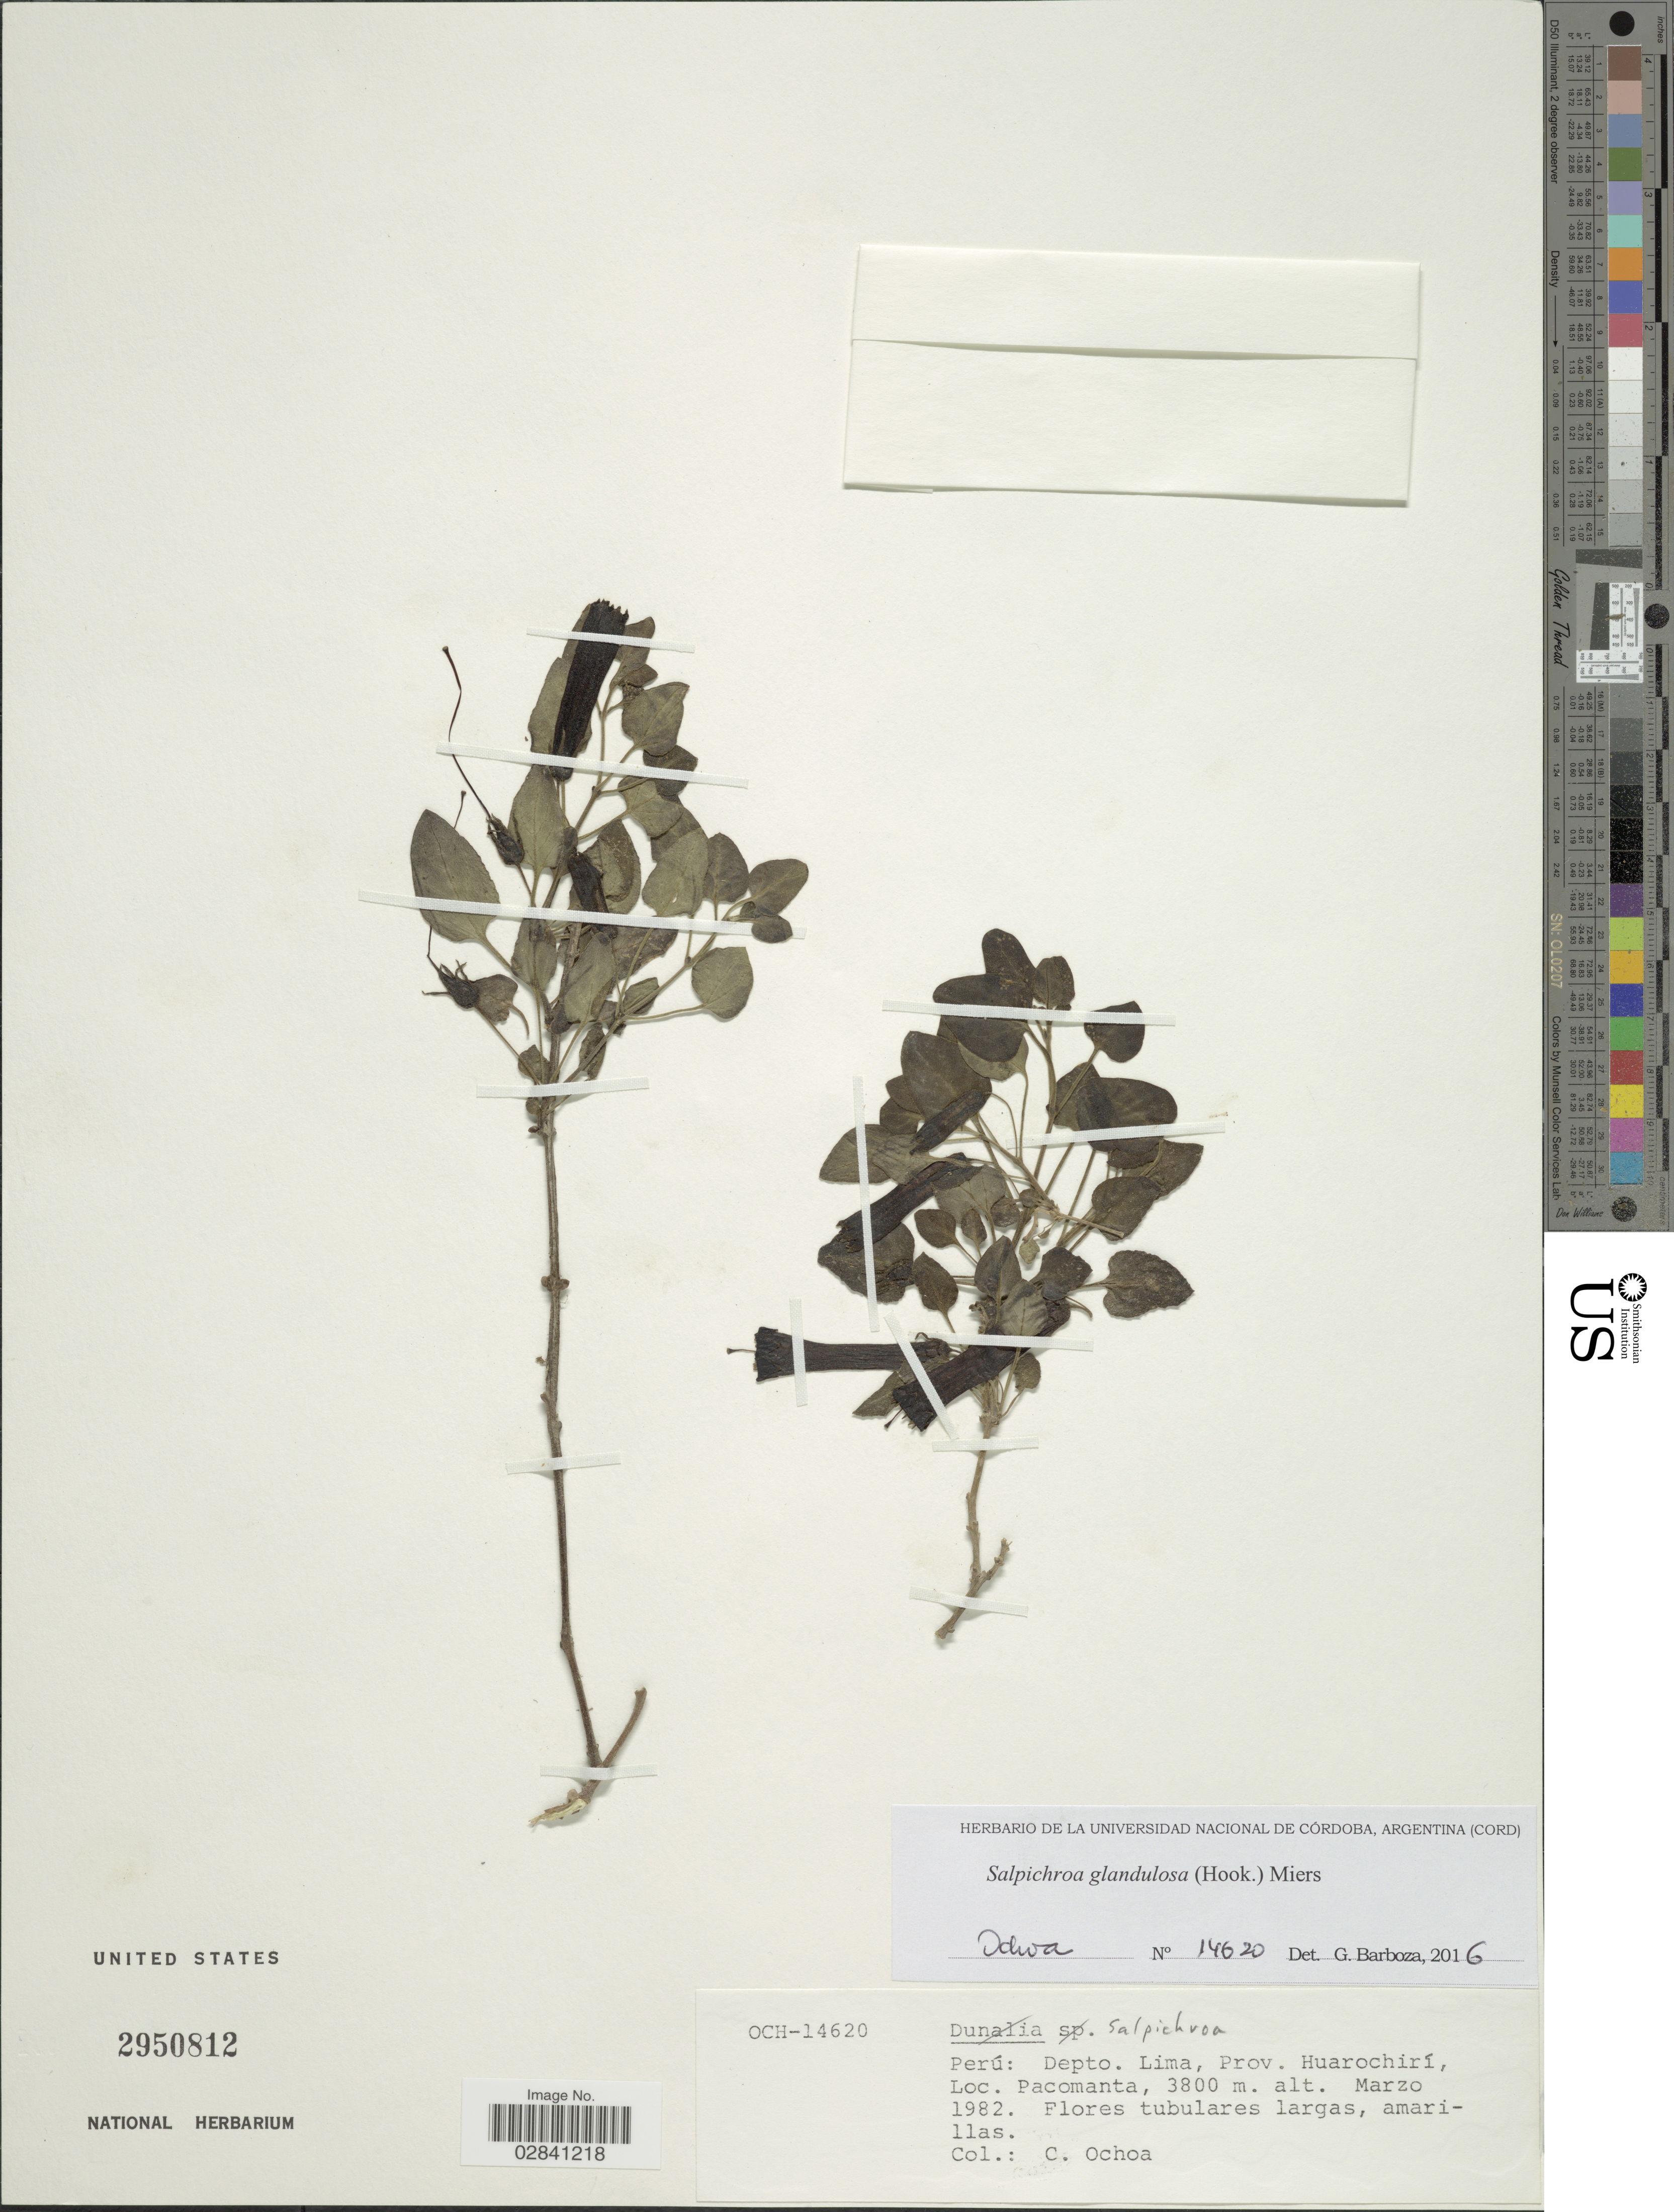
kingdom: Plantae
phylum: Tracheophyta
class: Magnoliopsida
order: Solanales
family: Solanaceae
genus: Salpichroa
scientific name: Salpichroa glandulosa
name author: (Hook.) Miers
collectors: C. Ochoa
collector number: OCH-14620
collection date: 1982-03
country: Peru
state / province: Lima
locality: Depto. Lima, Prov. Huarochirí. Pacomanta.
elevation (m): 3800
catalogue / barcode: US 2950812